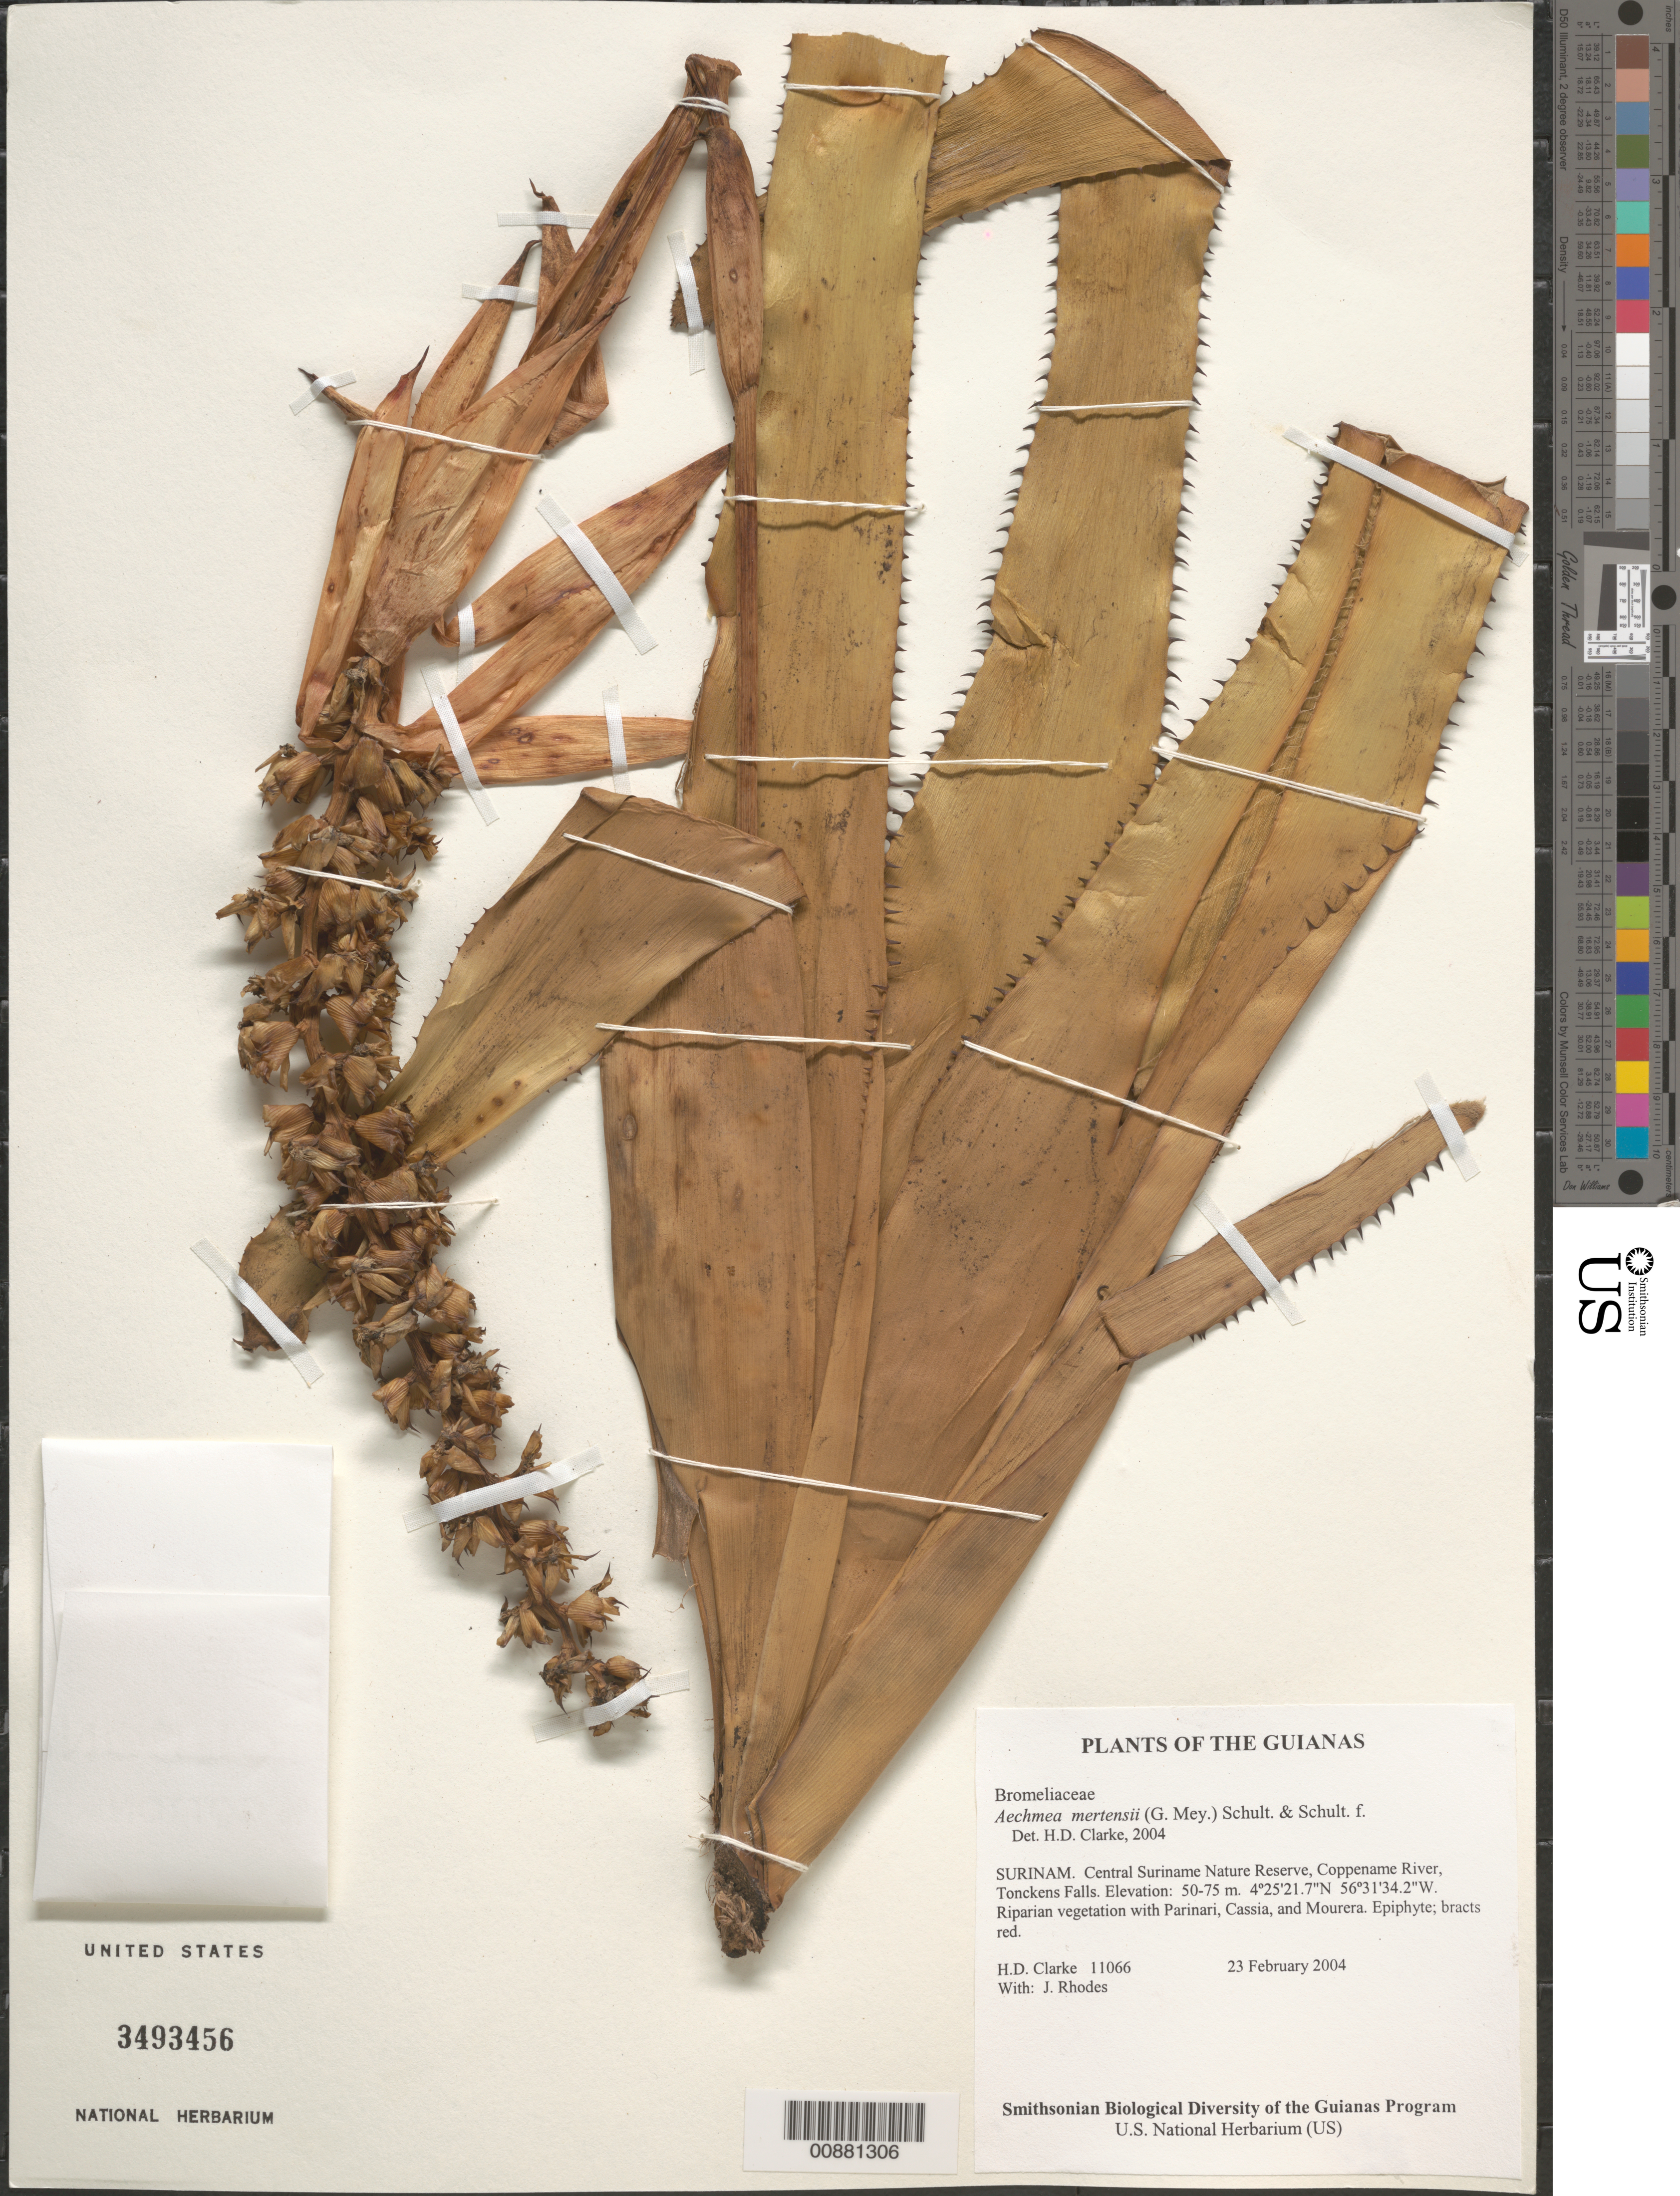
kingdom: Plantae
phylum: Tracheophyta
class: Liliopsida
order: Poales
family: Bromeliaceae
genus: Aechmea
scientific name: Aechmea mertensii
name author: (G. Mey.) Schult. & Schult. f.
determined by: Clarke, H. D., University of North Carolina (Asheville)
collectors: H. D. Clarke & J. Rhodes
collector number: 11066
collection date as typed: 23 February 2004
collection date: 2004-02-23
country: Suriname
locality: Central Suriname Nature Reserve, Coppename River, Tonckens Falls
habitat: Riparian vegetation with Parinari, Cassia, and Mourera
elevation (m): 50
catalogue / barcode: US 3493456